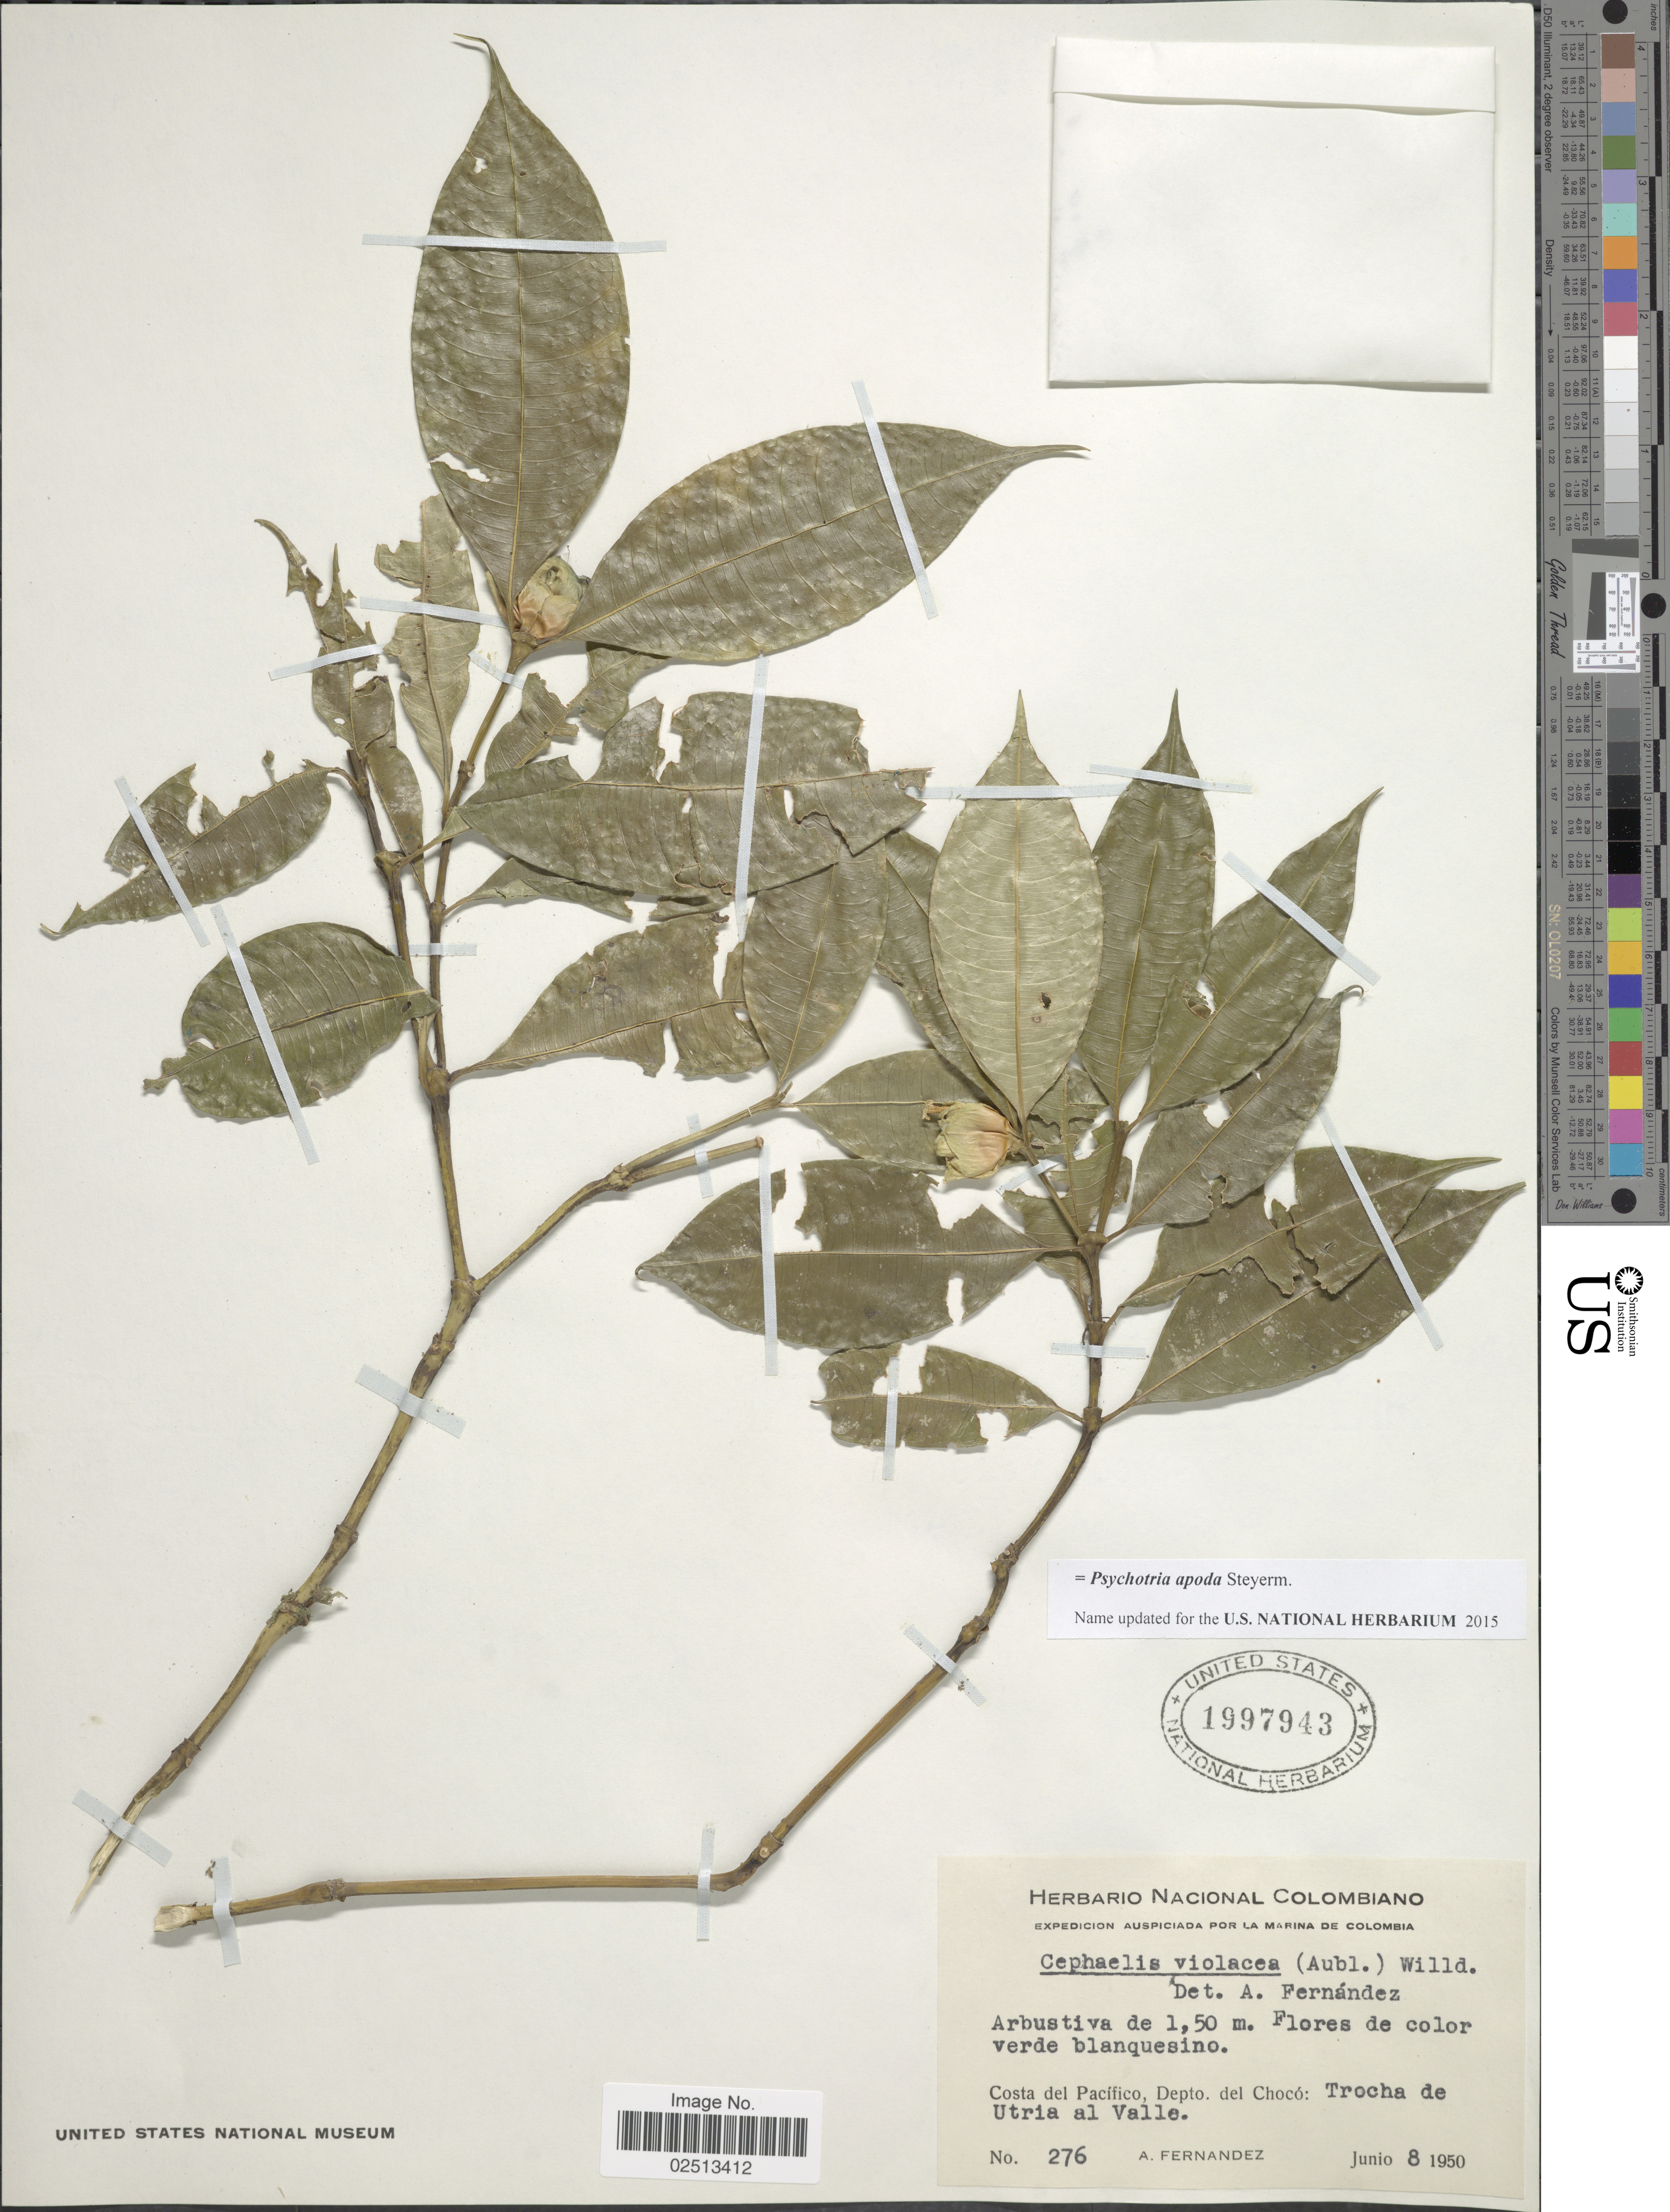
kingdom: Plantae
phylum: Tracheophyta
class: Magnoliopsida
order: Gentianales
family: Rubiaceae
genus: Psychotria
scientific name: Psychotria apoda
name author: Steyerm.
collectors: A. Fernandez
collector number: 276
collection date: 1950-06-08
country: Colombia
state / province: Chocó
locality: Costa del Pacífico, Depto del Chocó: Trocha de Utria al Valle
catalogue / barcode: US 1997943